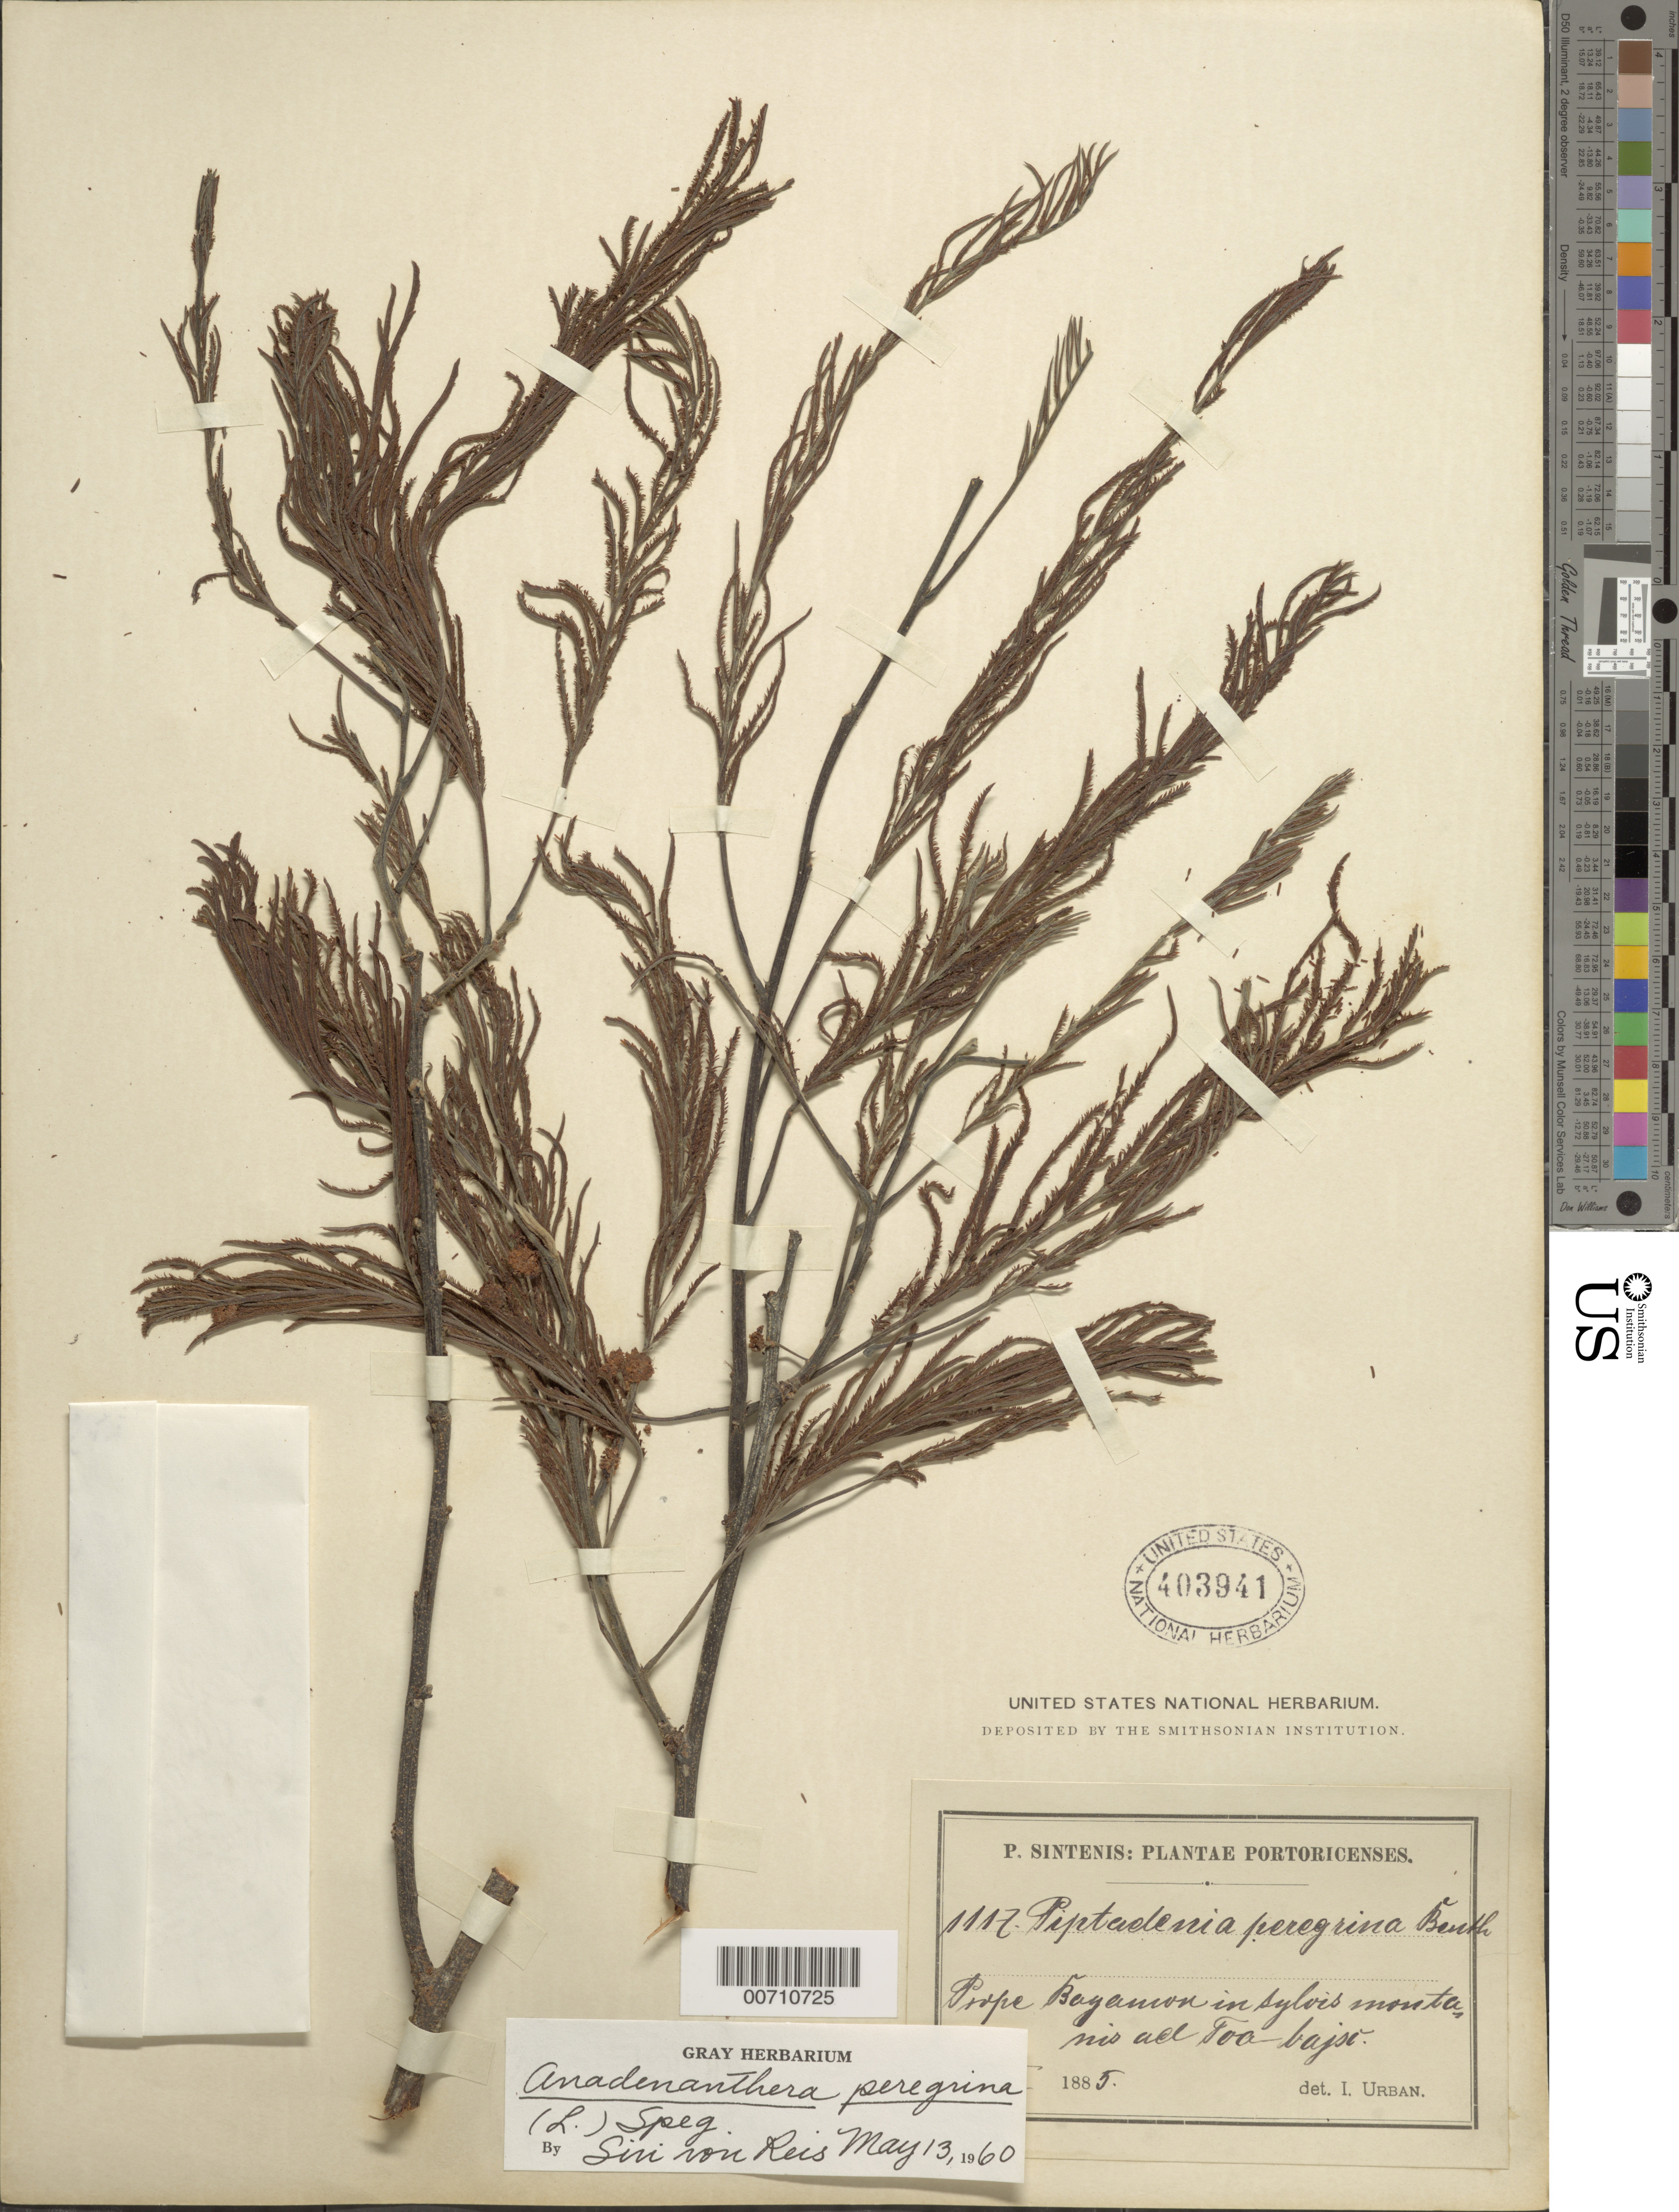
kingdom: Plantae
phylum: Tracheophyta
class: Magnoliopsida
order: Fabales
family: Fabaceae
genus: Anadenanthera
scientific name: Anadenanthera peregrina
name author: (L.) Speg.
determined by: Von Reis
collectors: P. Sintenis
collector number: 1117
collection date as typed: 24 Mar 1885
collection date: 1885-03-24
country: Puerto Rico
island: Greater Antilles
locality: Prope Bayamon in sylvis montanis ad Toa Baja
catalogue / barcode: US 403941